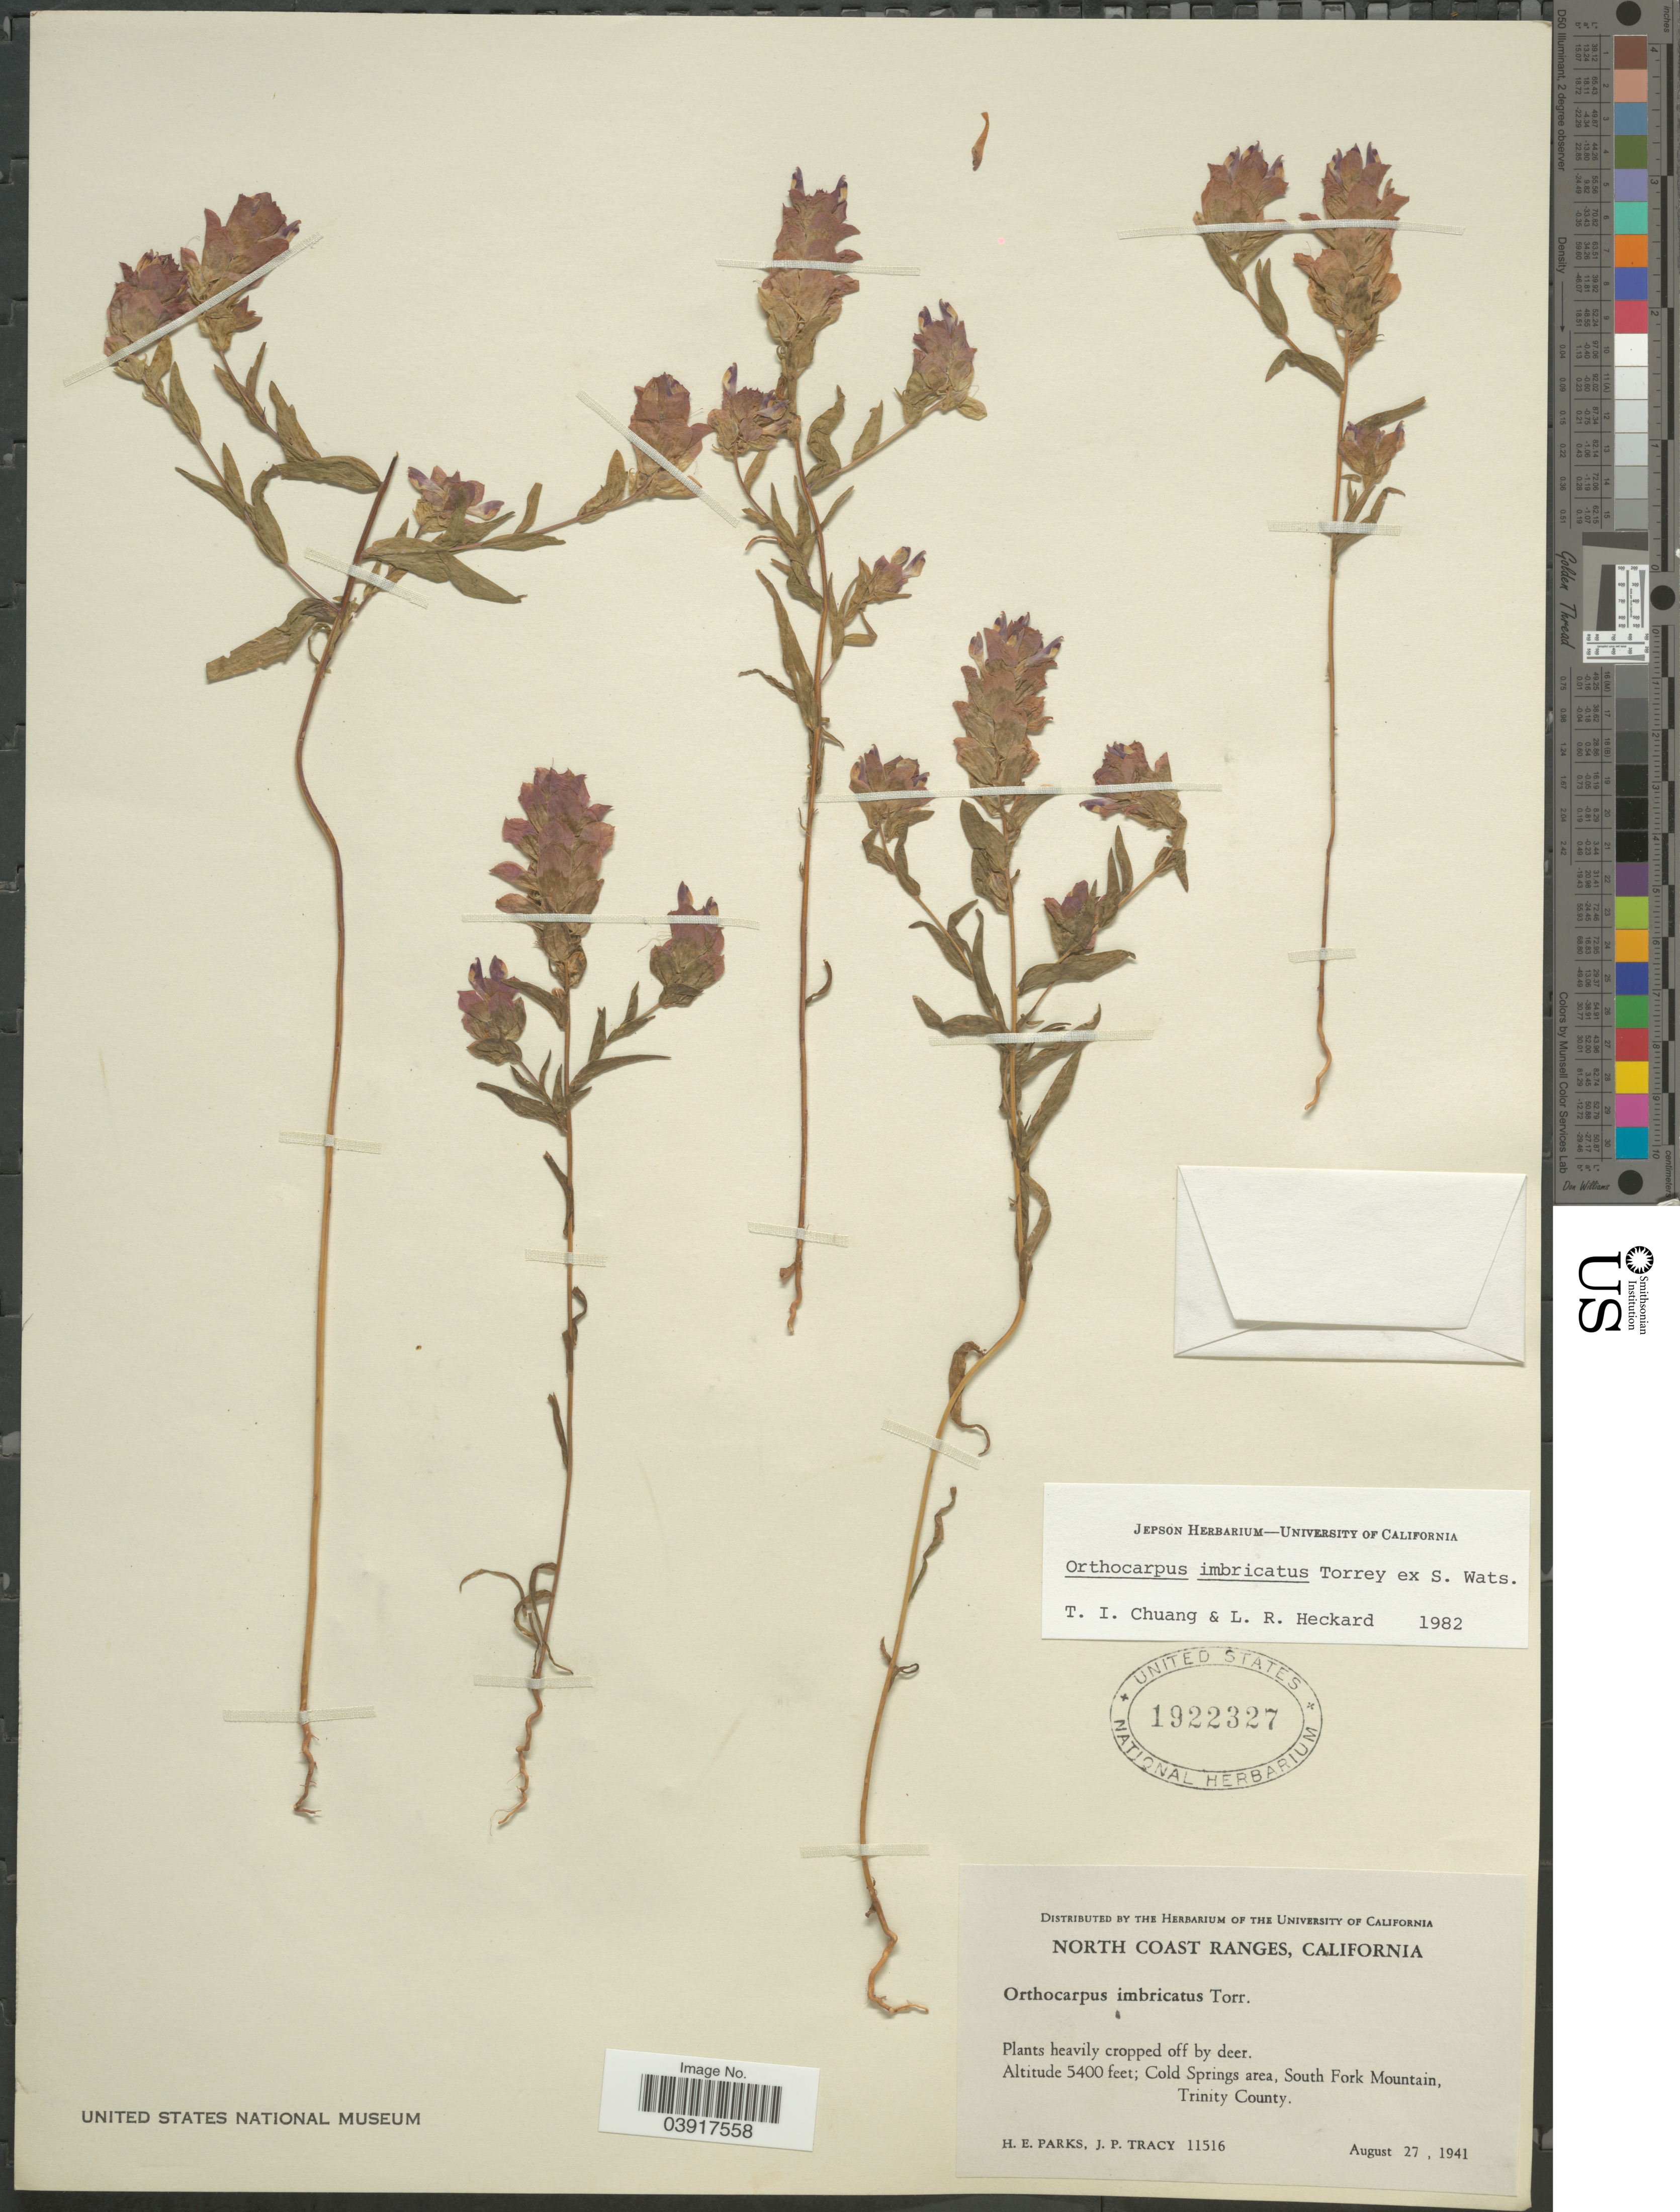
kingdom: Plantae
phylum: Tracheophyta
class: Magnoliopsida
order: Lamiales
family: Orobanchaceae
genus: Orthocarpus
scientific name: Orthocarpus imbricatus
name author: Torr. ex S. Watson in C. King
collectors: H. E. Parks & J. Tracy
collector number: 11516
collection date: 1941-08-27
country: United States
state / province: California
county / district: Trinity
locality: North Coast Ranges. Cold Springs area, South Fork Mountain, Trinity County.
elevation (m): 1646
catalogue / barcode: US 1922327